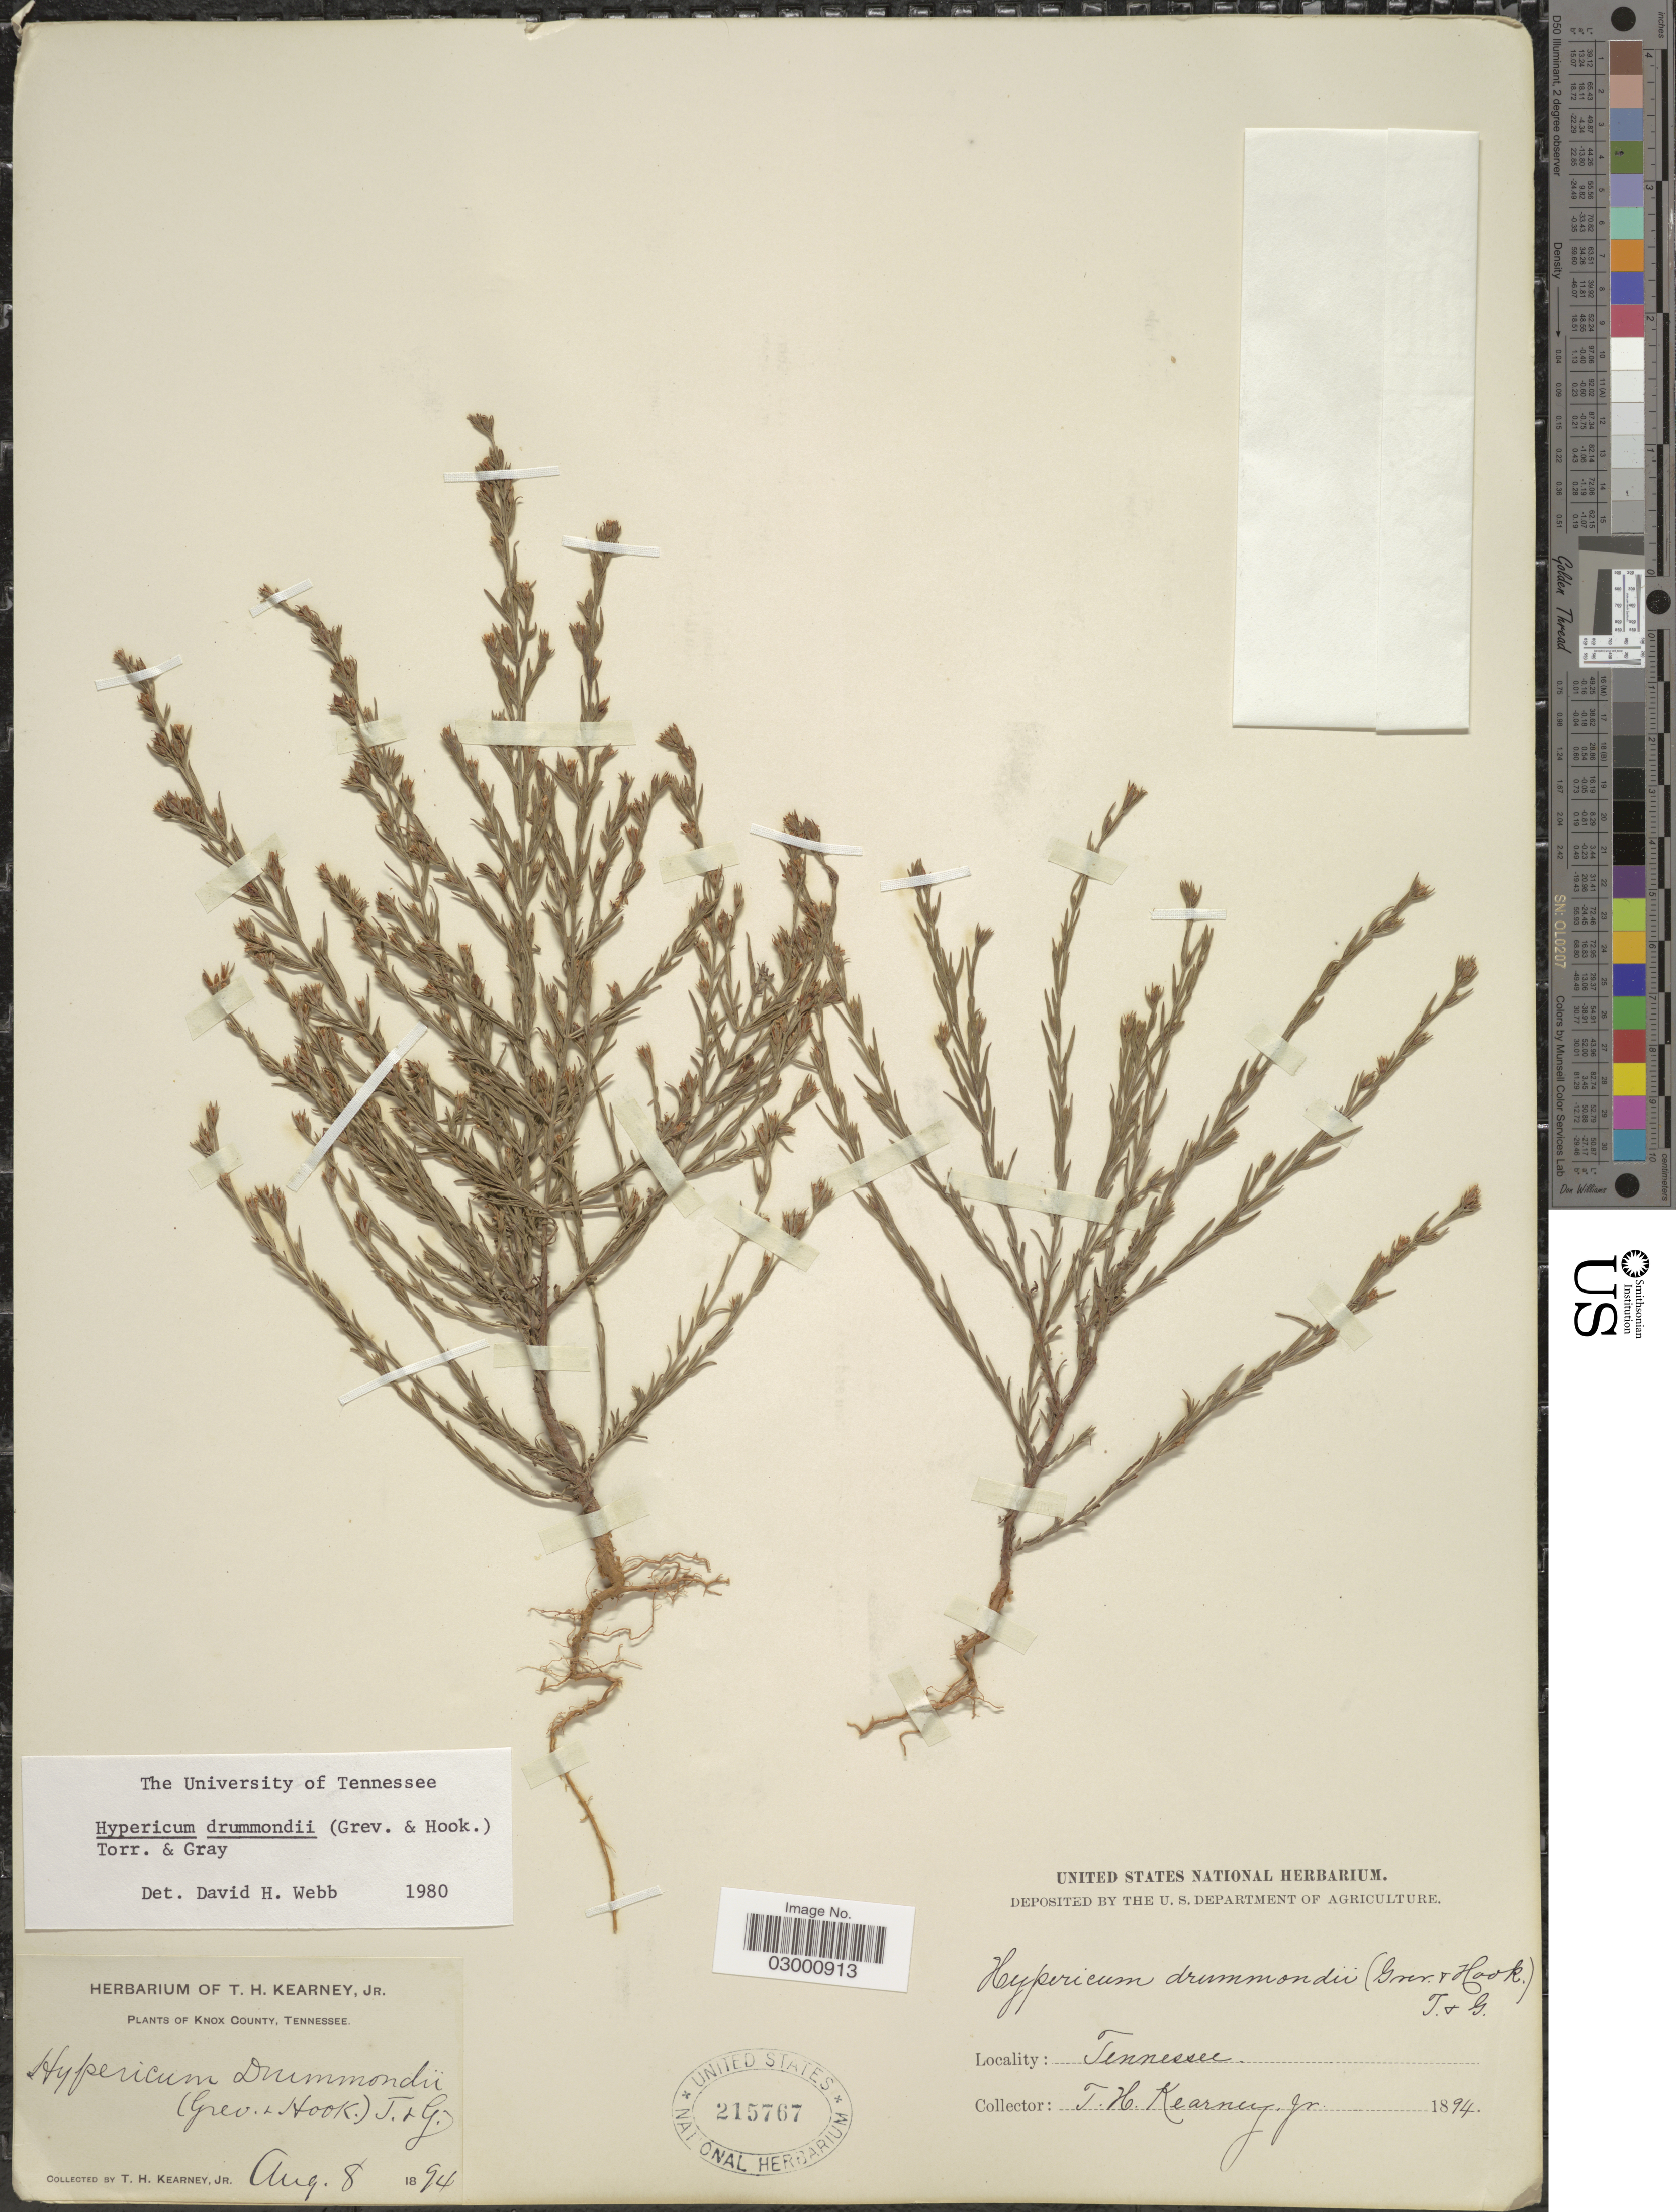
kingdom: Plantae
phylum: Tracheophyta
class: Magnoliopsida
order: Malpighiales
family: Hypericaceae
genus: Hypericum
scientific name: Hypericum drummondii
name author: (Grev. & Hook.) Torr. & A. Gray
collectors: T. H. Kearney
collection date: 1894-08-08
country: United States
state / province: Tennessee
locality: Knox County.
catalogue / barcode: US 215767